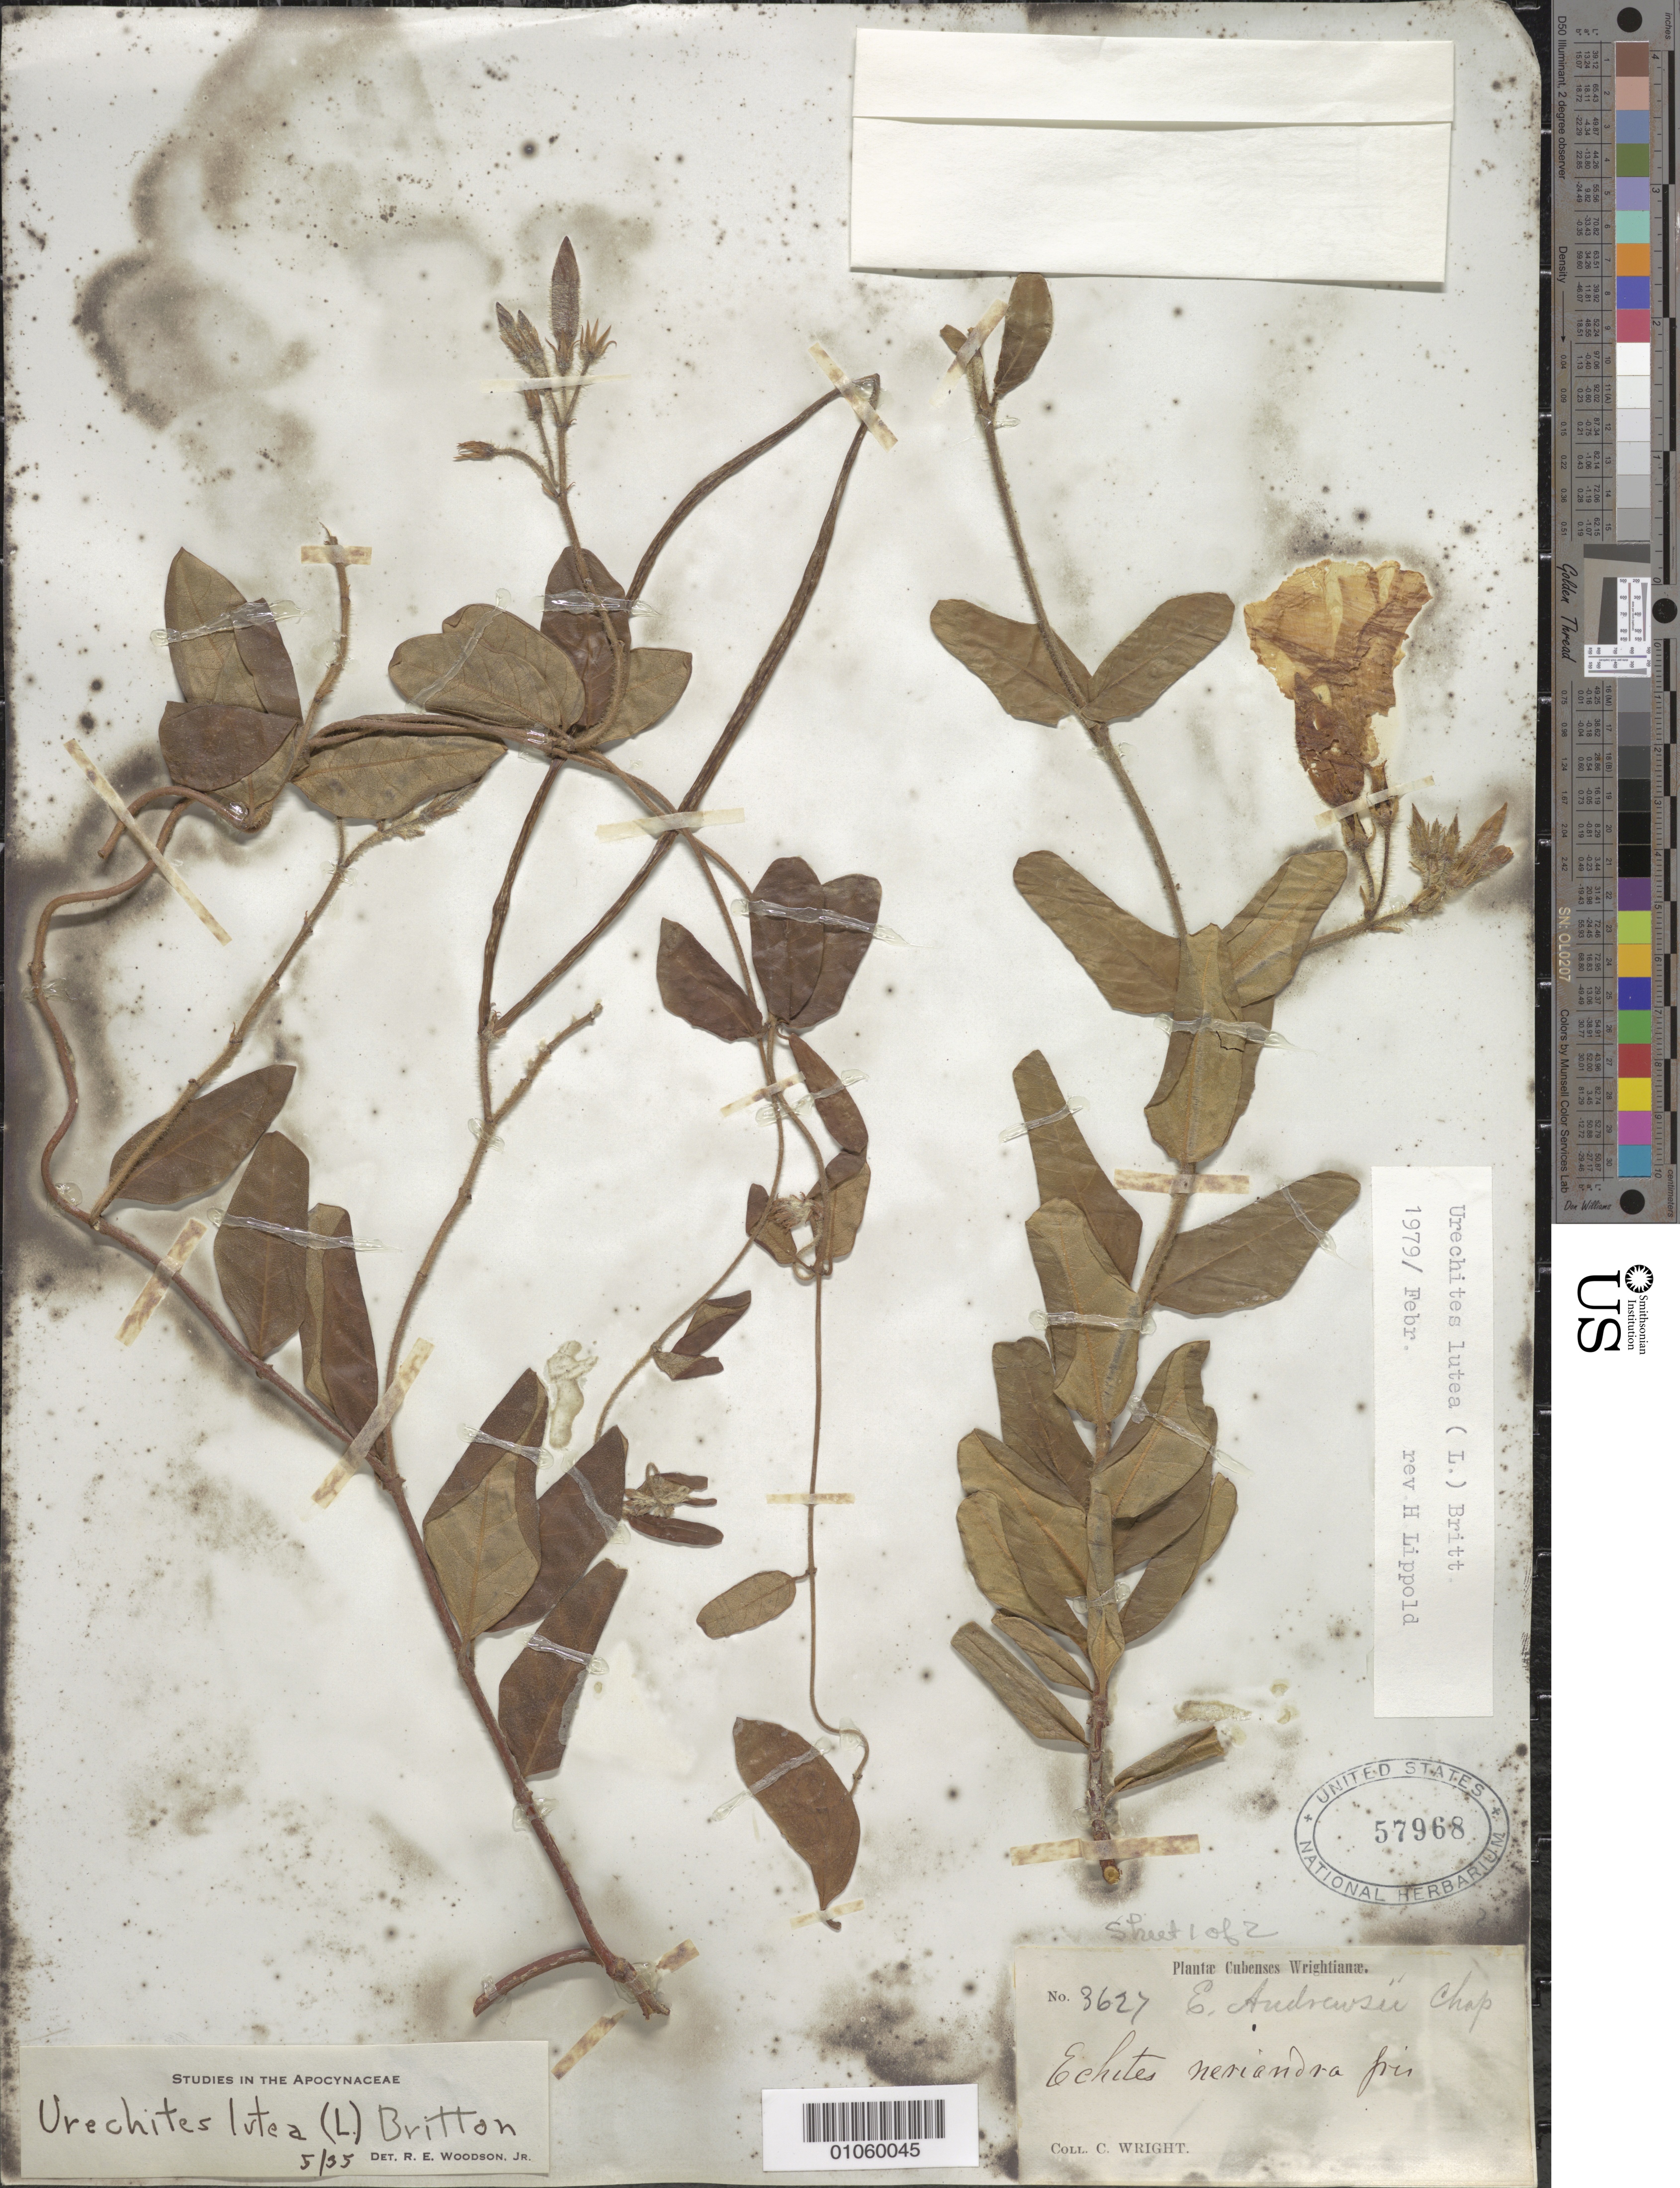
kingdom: Plantae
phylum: Tracheophyta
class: Magnoliopsida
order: Gentianales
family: Apocynaceae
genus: Urechites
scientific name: Urechites lutea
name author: (L.) Britton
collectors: C. Wright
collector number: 3627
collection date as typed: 1800 to 1899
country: Cuba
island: Cuba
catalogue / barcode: US 57968